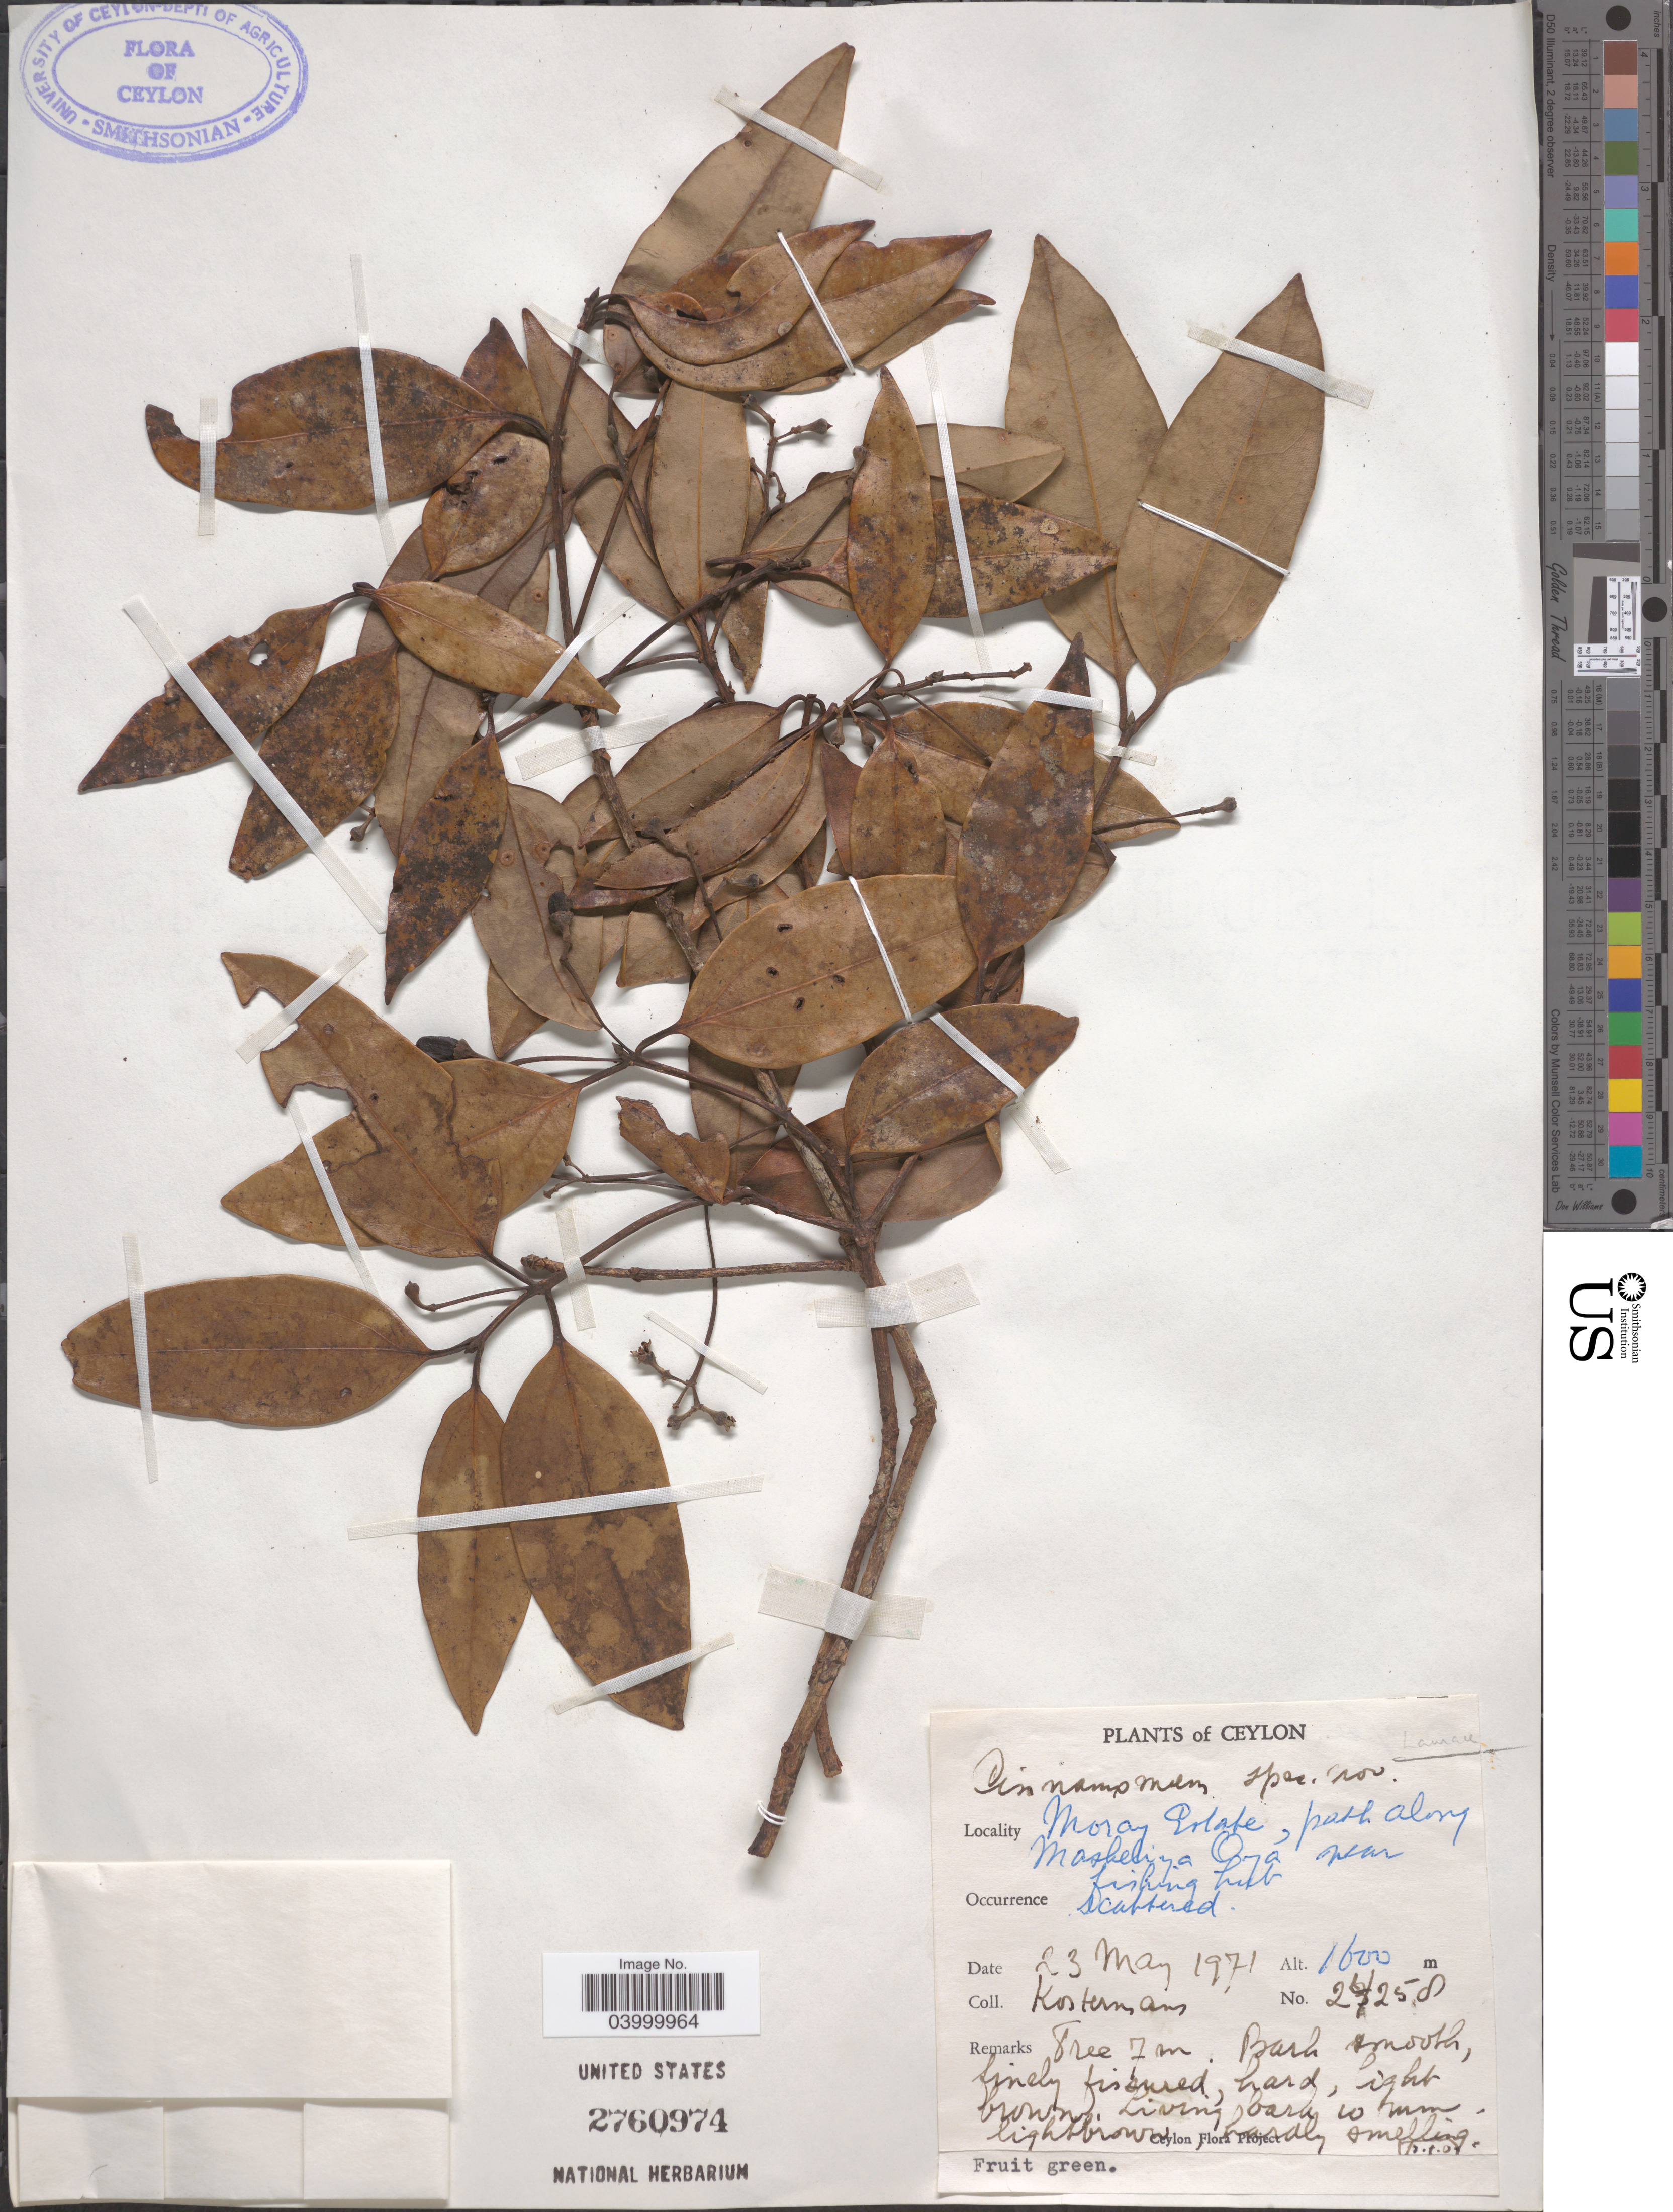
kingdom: Plantae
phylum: Tracheophyta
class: Magnoliopsida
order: Laurales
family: Lauraceae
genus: Cinnamomum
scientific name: Cinnamomum sp.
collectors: Kostermans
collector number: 24258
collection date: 1971-05-23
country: Sri Lanka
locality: Ceylon. Moray Estate, Maskeliya Oya downstream of fishing hub.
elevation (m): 1600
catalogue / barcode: US 2760974